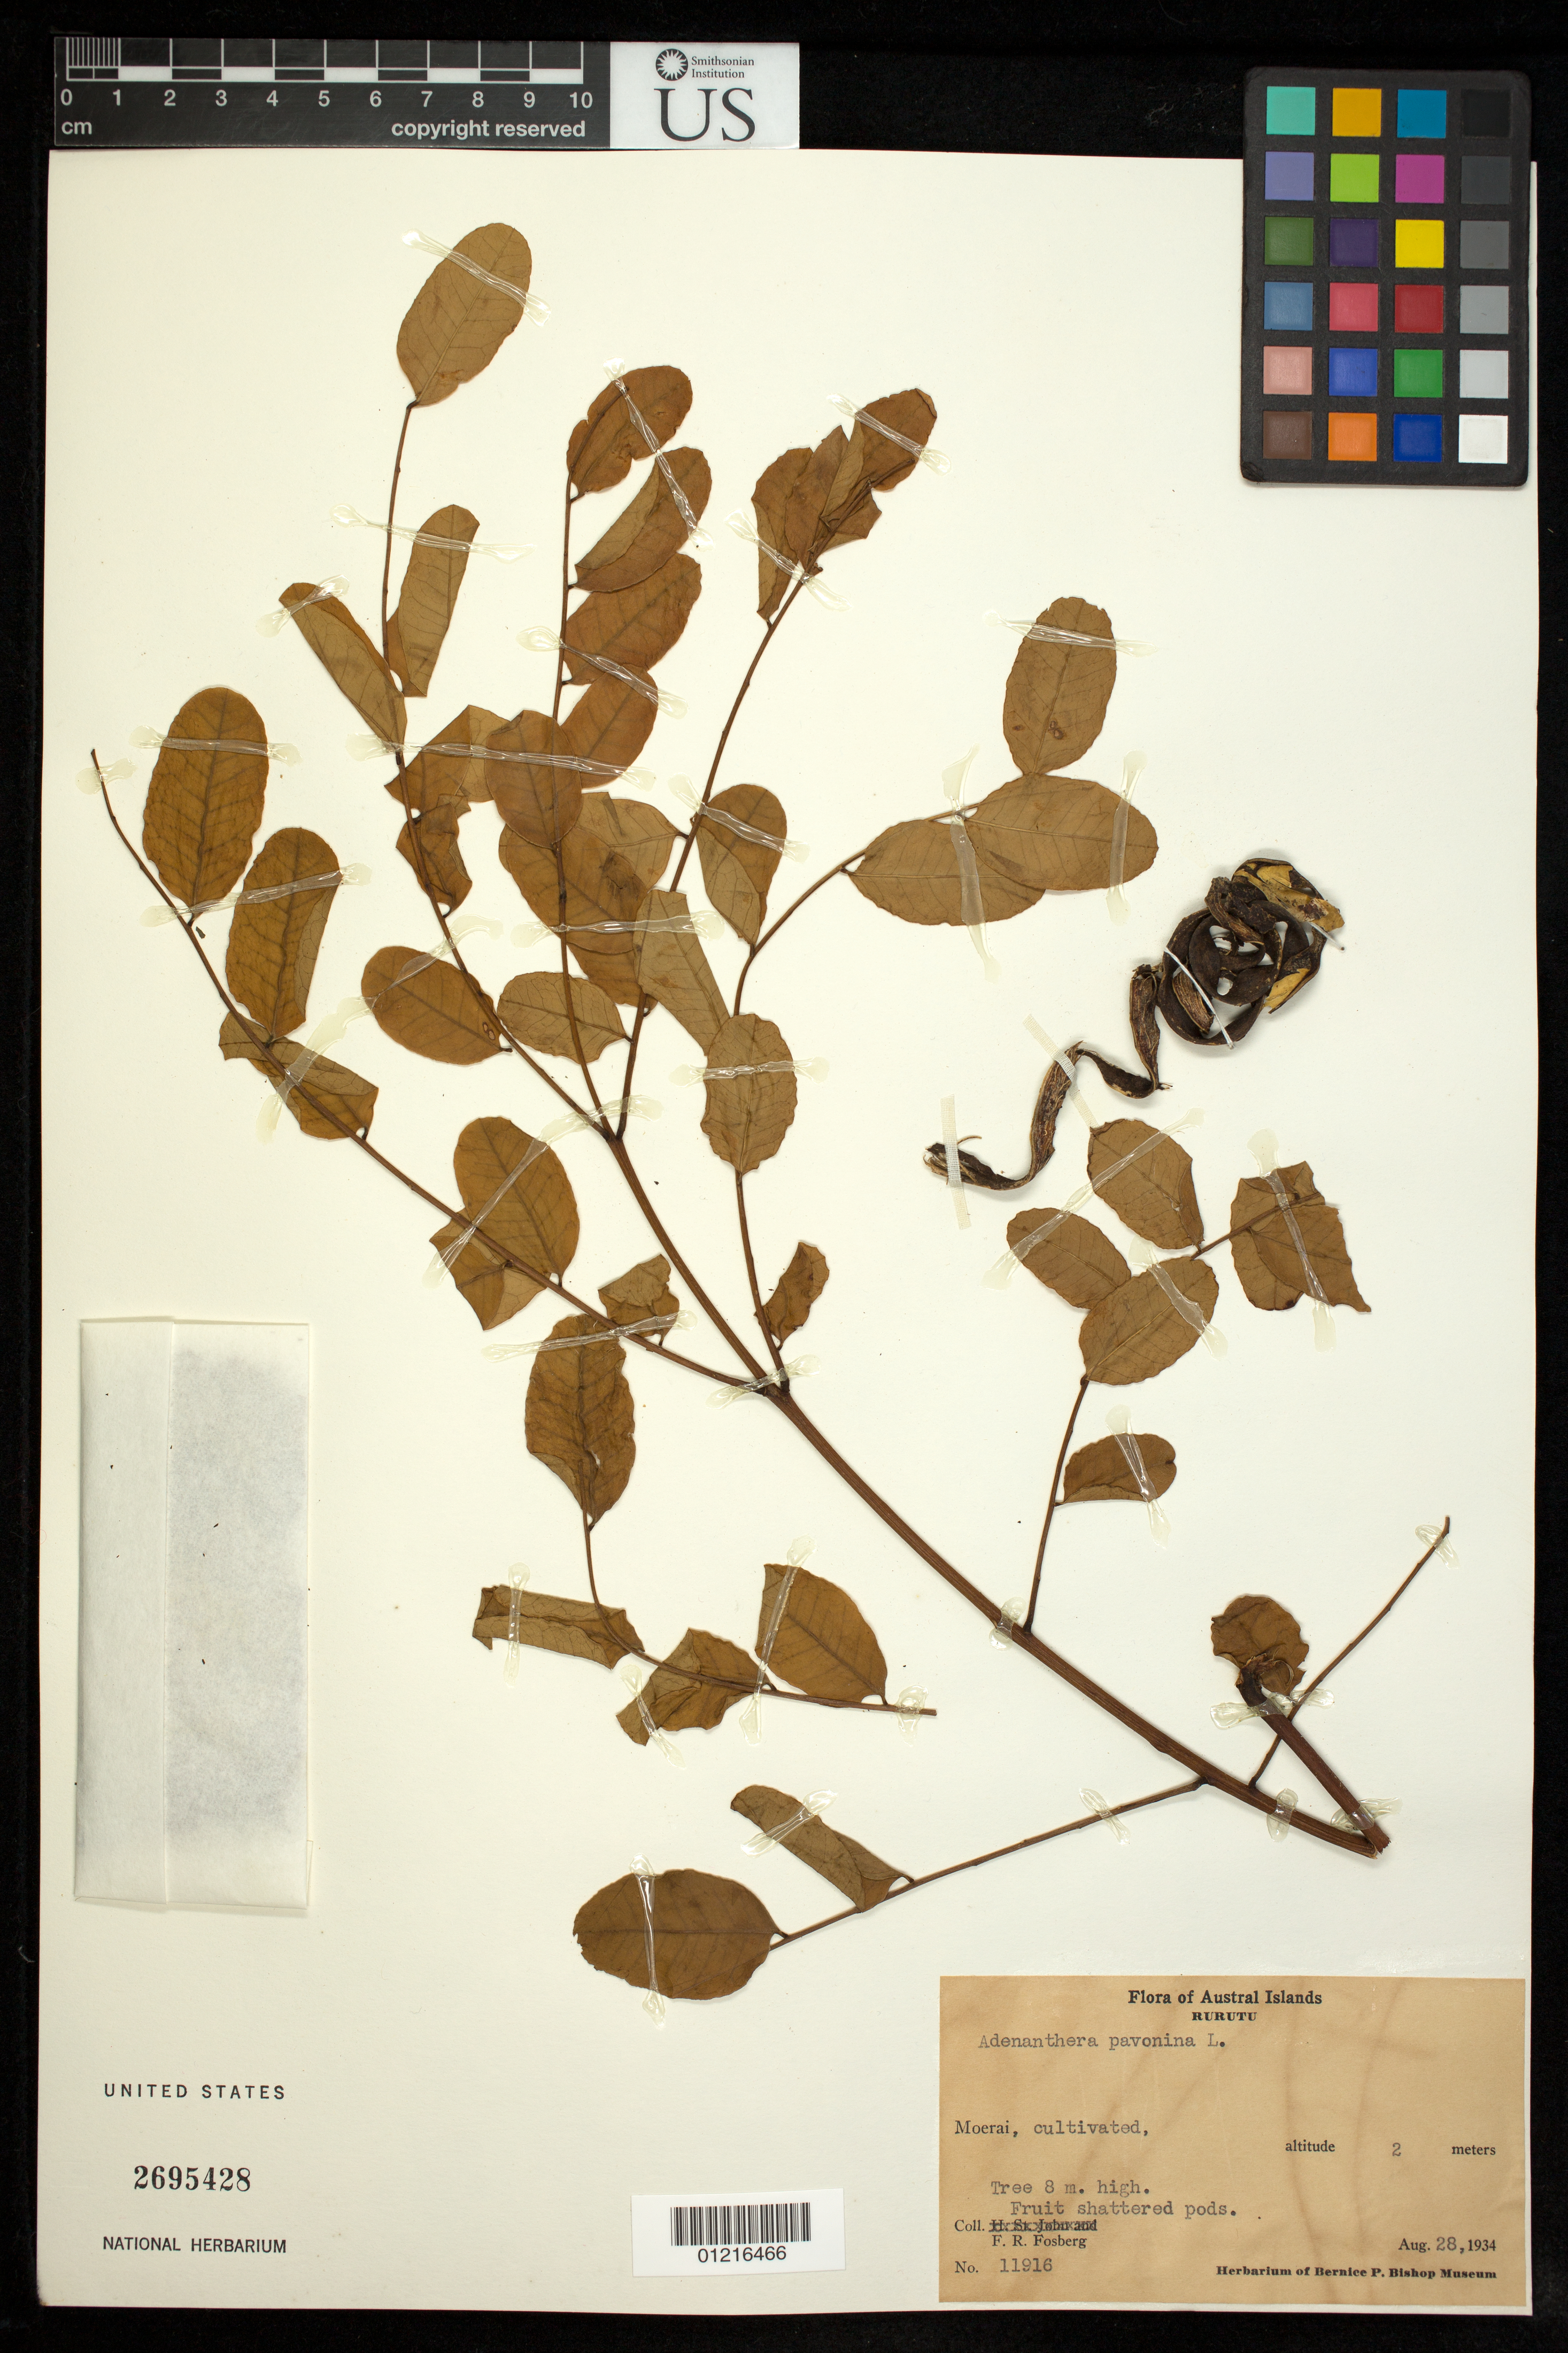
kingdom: Plantae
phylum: Tracheophyta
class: Magnoliopsida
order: Fabales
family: Fabaceae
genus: Adenanthera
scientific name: Adenanthera pavonina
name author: L.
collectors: F. R. Fosberg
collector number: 11916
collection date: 1934-08-28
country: French Polynesia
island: Rurutu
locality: Moerai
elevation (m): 2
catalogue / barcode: US 2695428